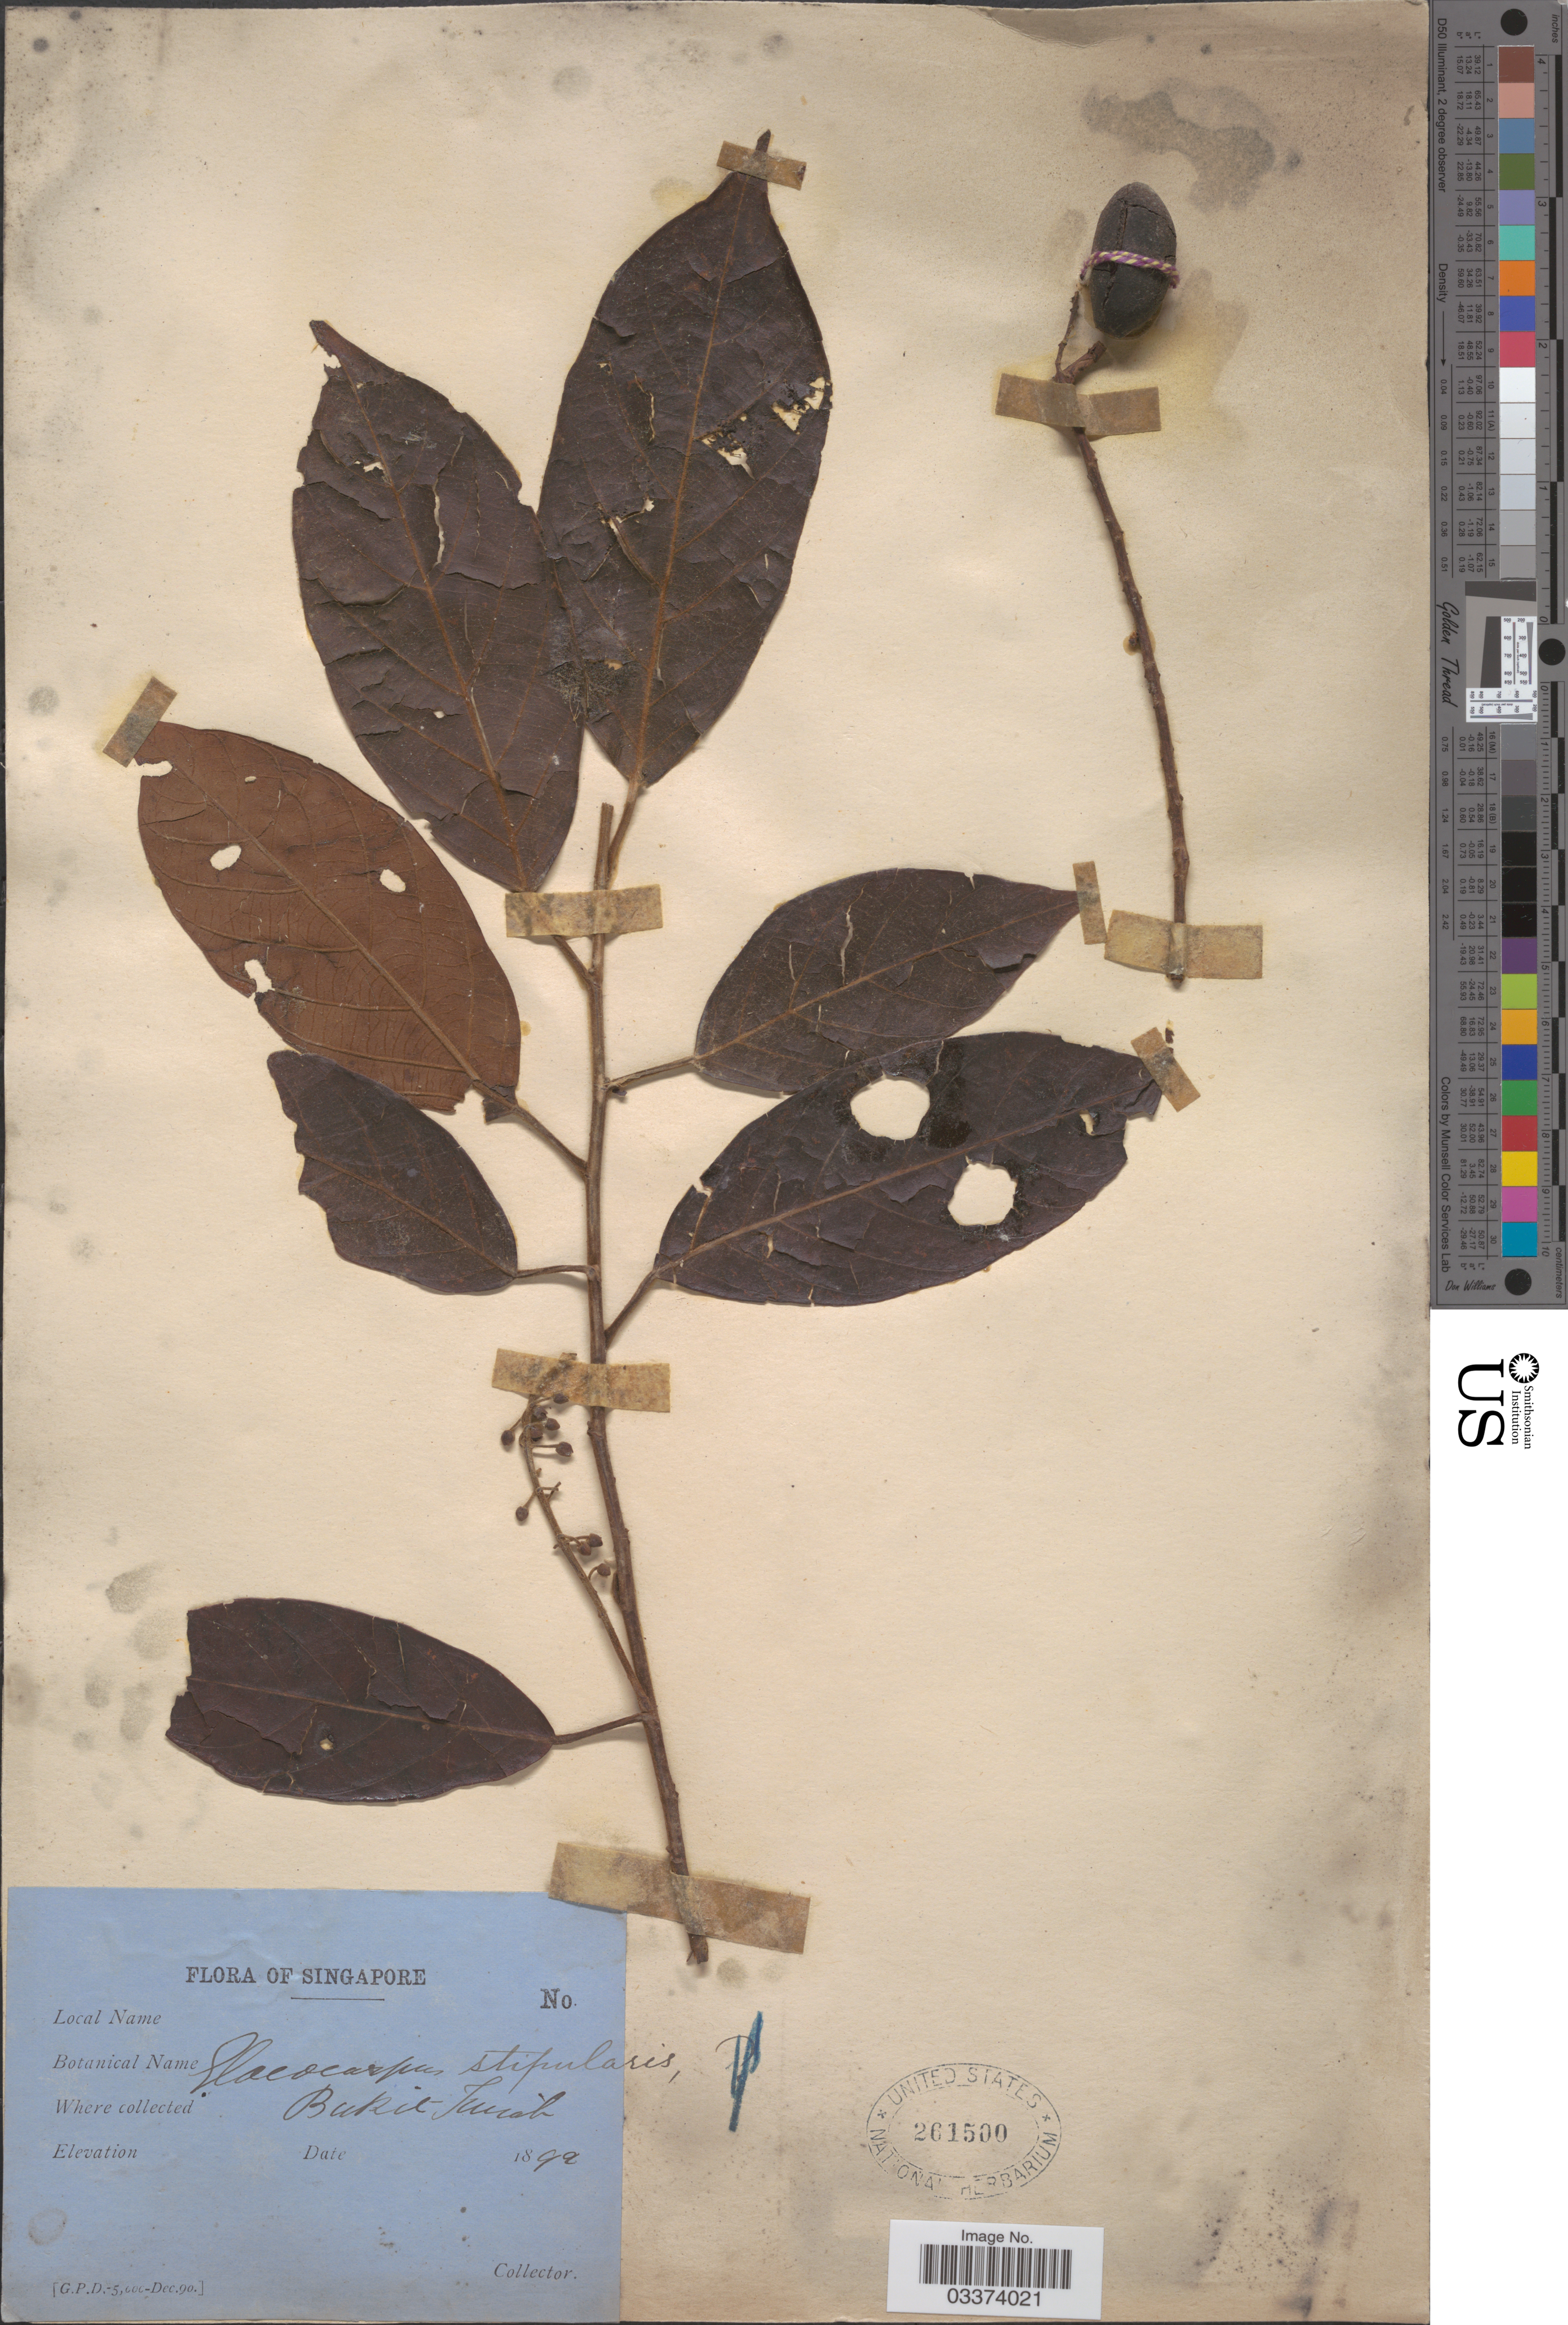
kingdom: Plantae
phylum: Tracheophyta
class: Magnoliopsida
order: Oxalidales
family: Elaeocarpaceae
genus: Elaeocarpus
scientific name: Elaeocarpus stipularis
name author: Blume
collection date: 1890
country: Singapore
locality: Bukit Timah.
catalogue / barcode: US 261500